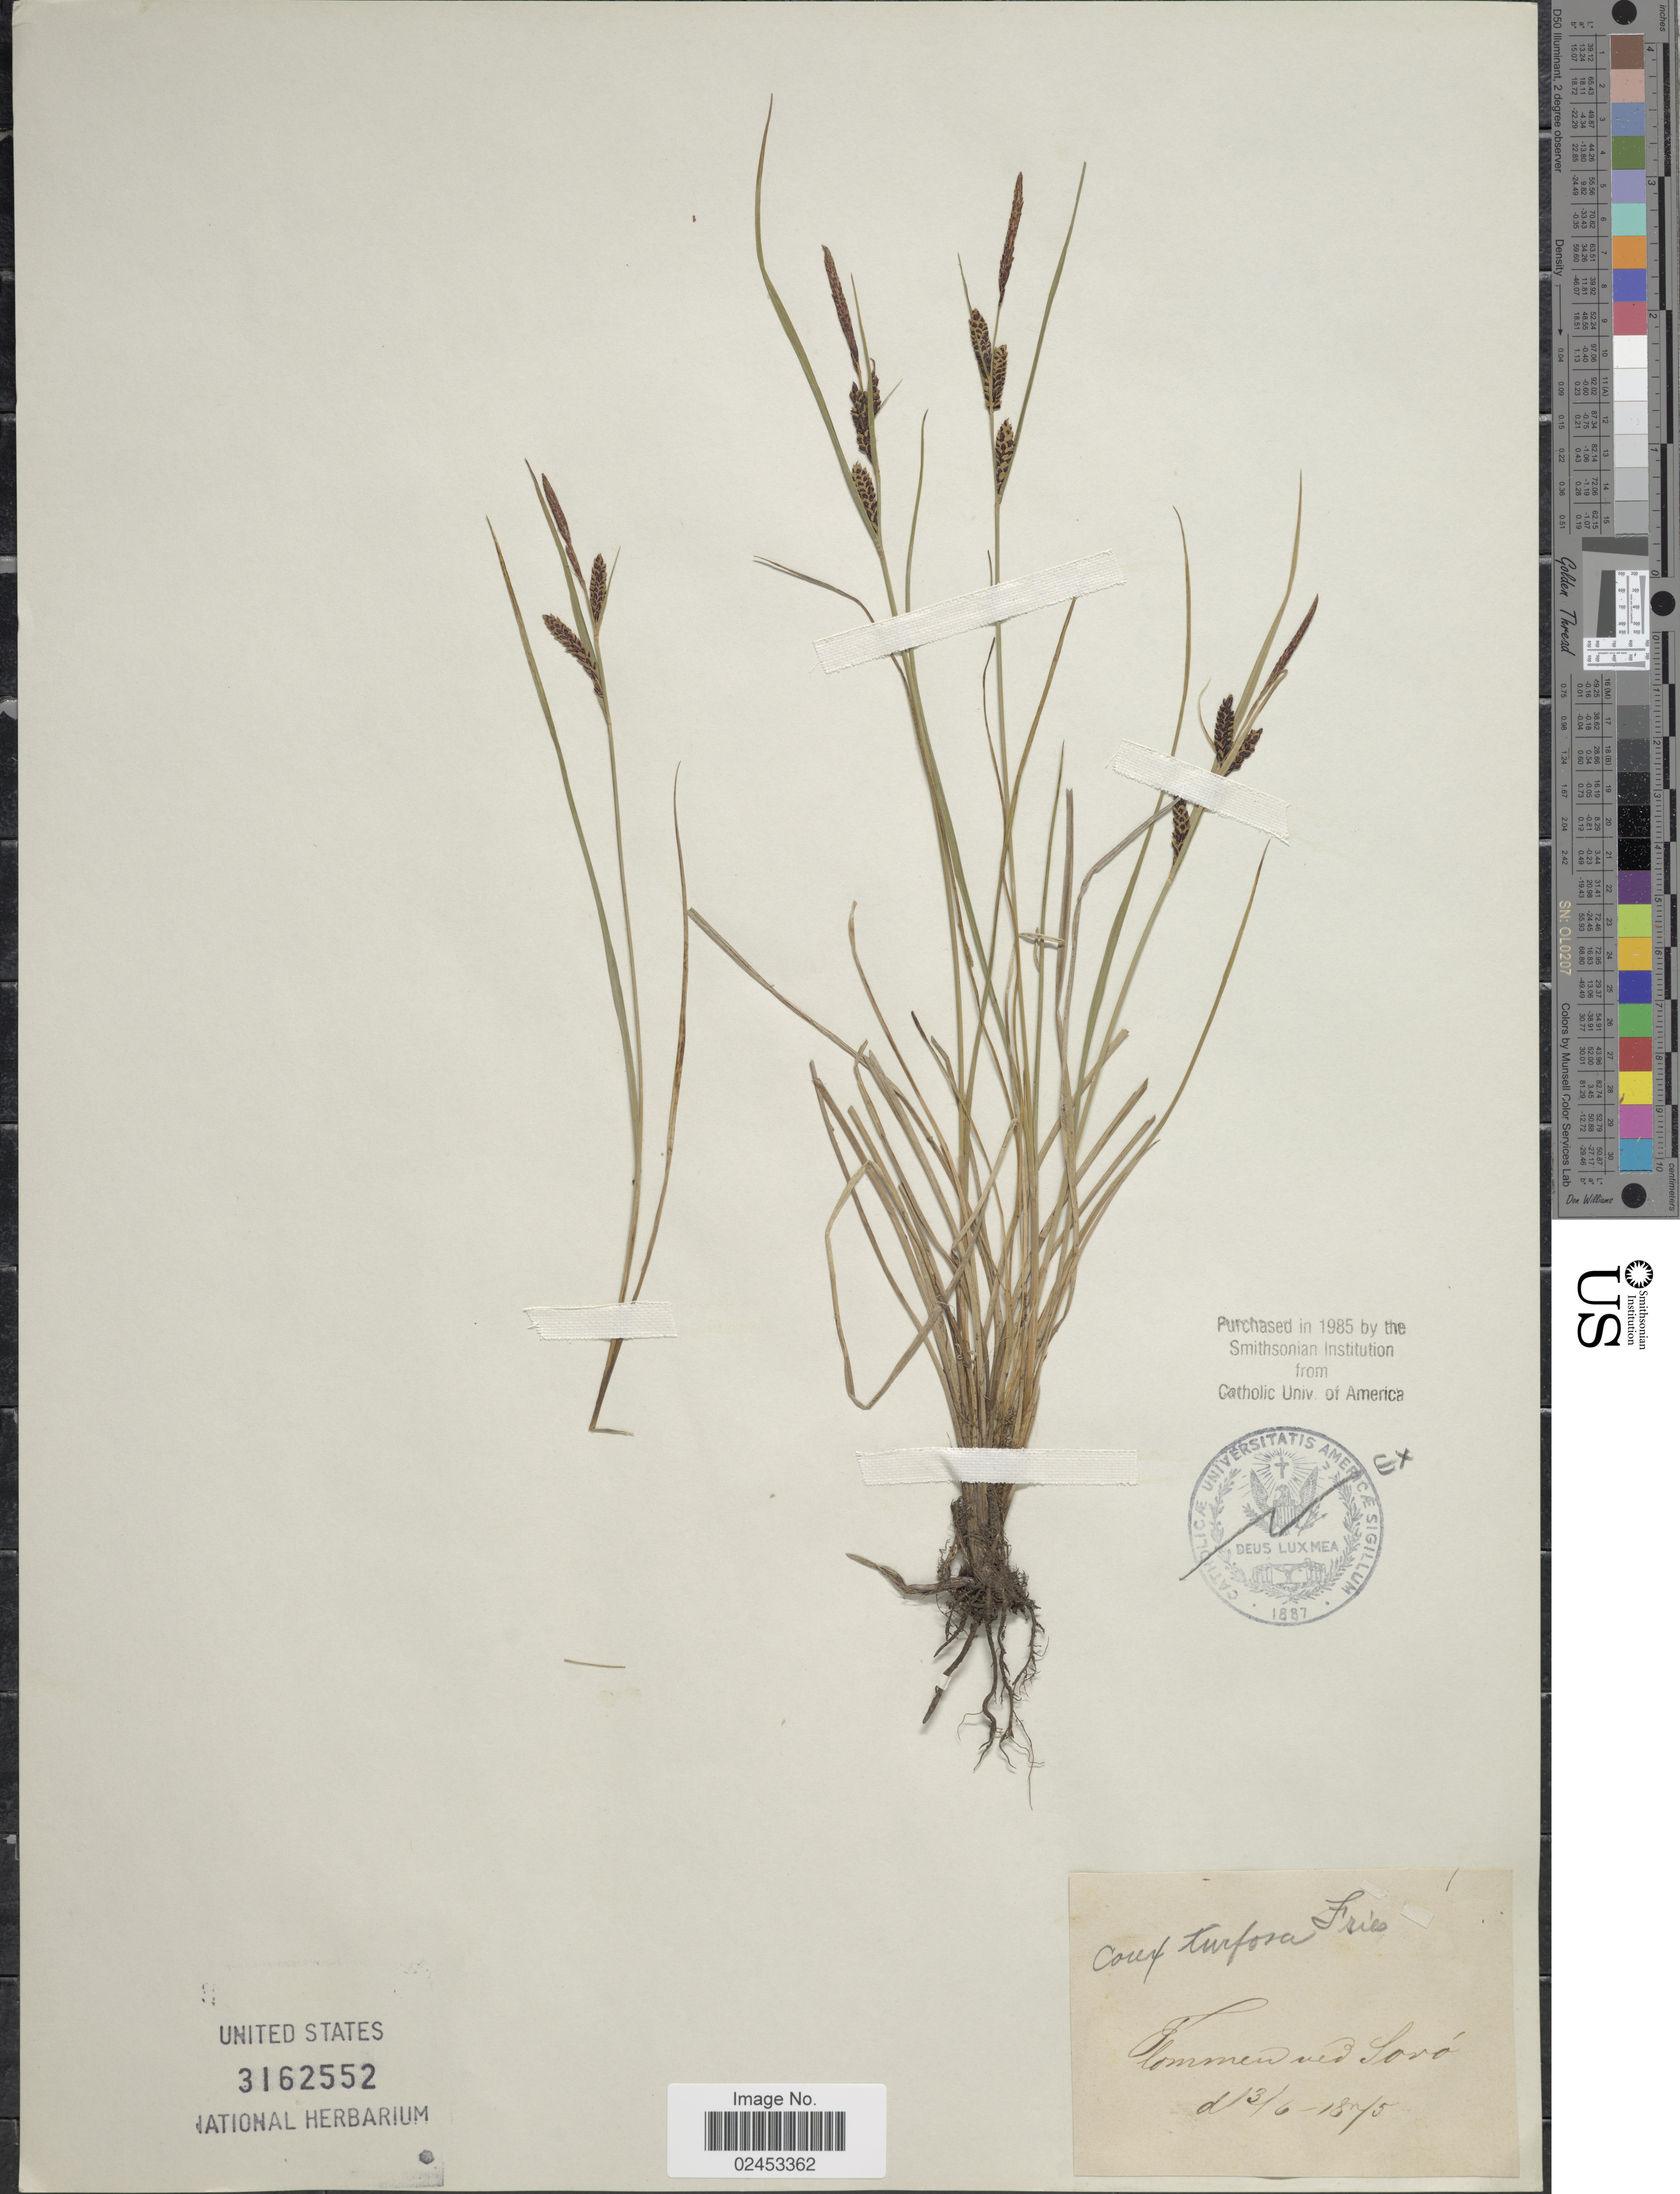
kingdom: Plantae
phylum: Tracheophyta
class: Liliopsida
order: Poales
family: Cyperaceae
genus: Carex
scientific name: Carex x turfosa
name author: Fr.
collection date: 1875-06-13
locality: Flommen ved Sovó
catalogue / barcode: US 3162552